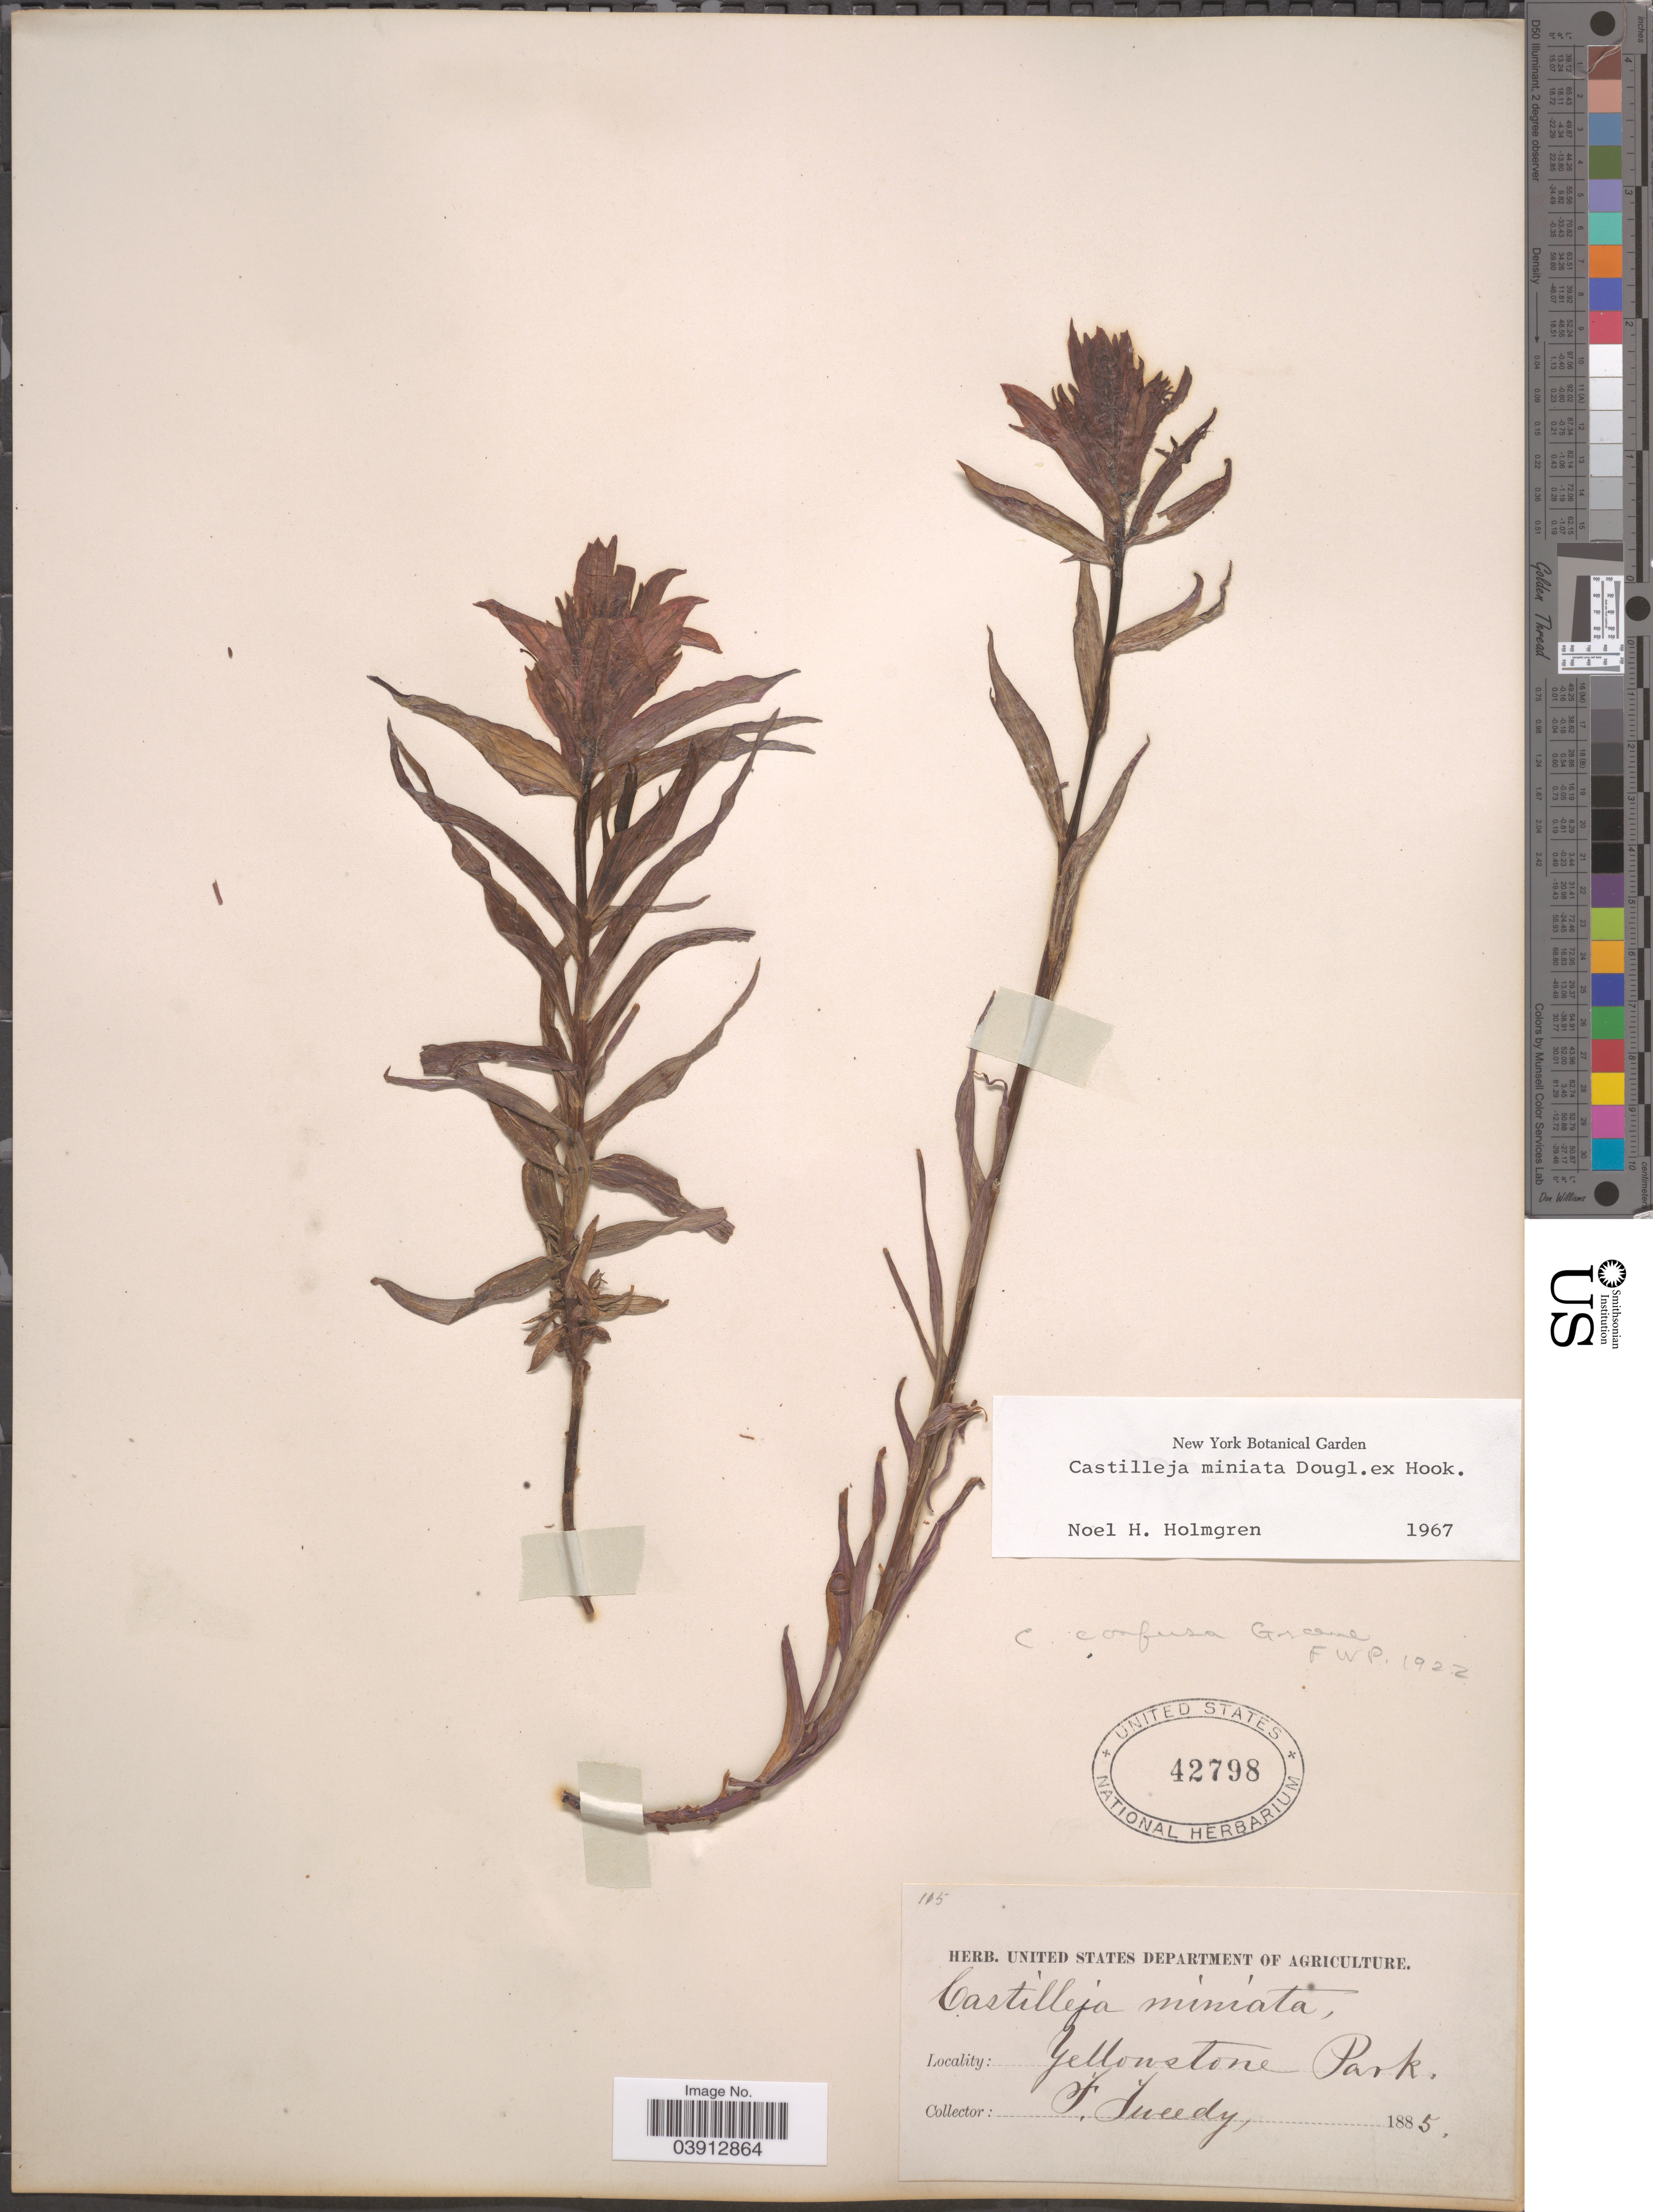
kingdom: Plantae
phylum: Tracheophyta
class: Magnoliopsida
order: Lamiales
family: Orobanchaceae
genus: Castilleja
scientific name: Castilleja miniata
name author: Douglas ex Hook.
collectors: F. Tweedy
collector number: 115?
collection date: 1885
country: United States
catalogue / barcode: US 42798